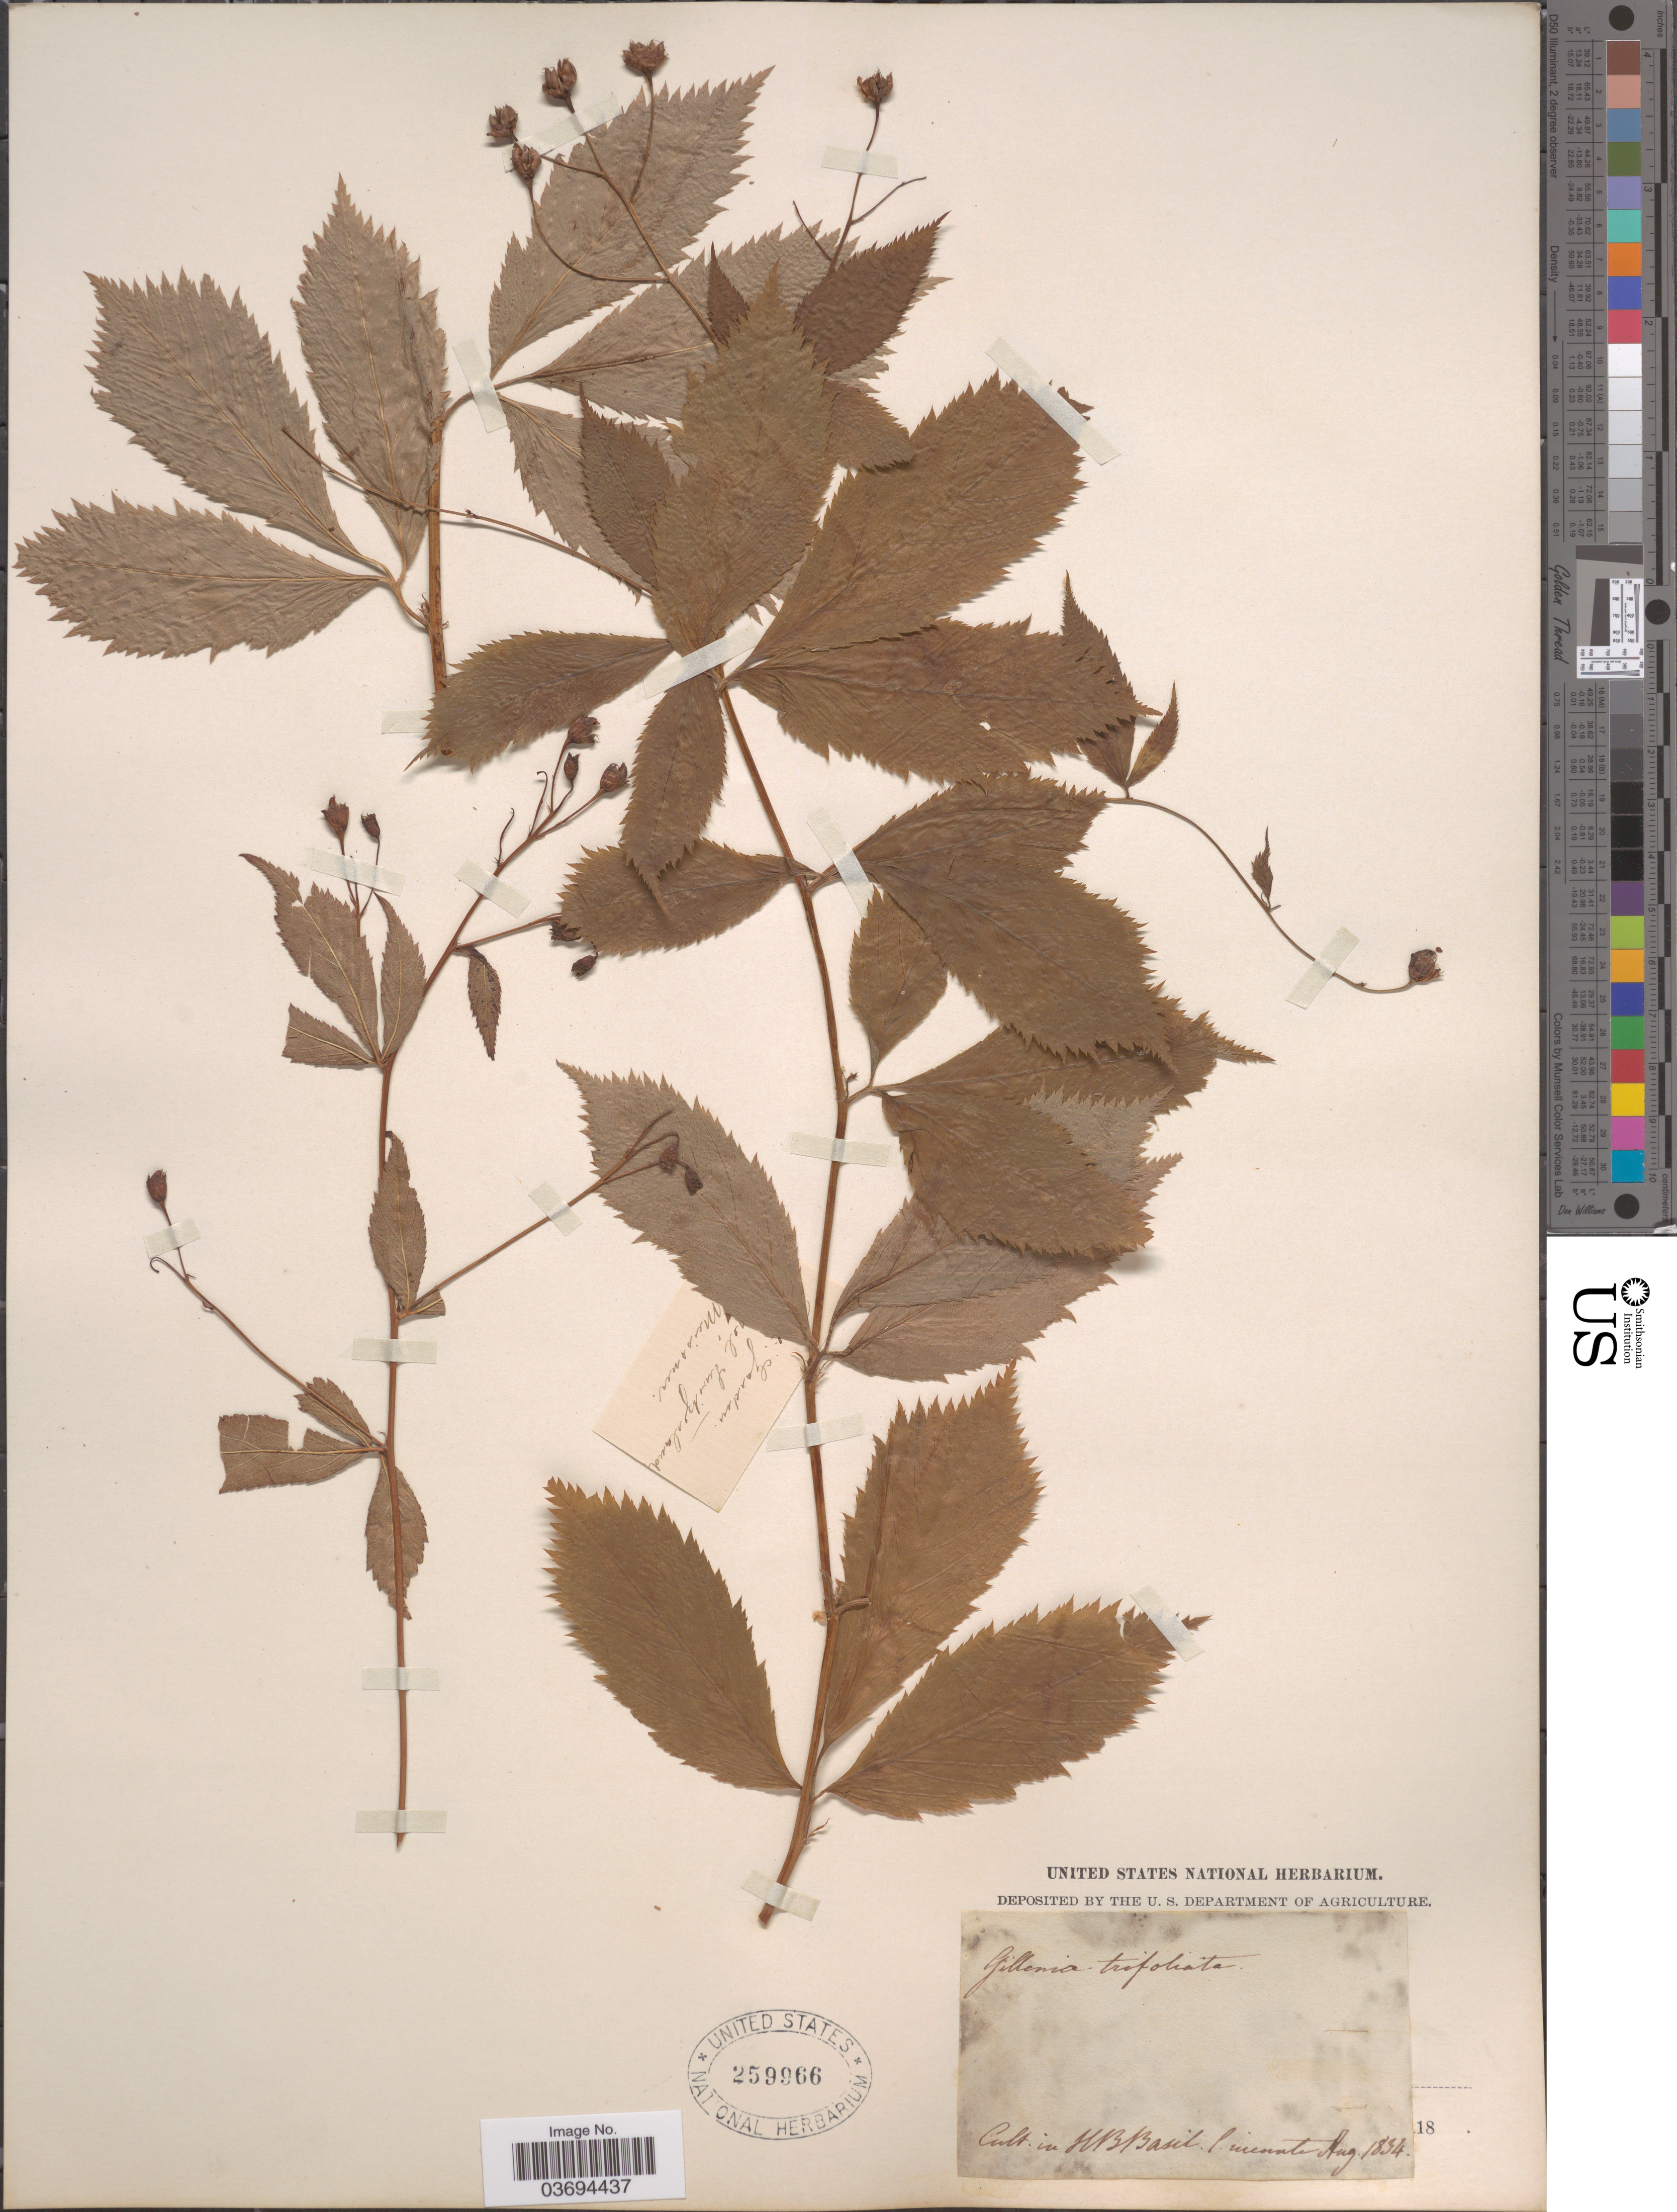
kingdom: Plantae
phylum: Tracheophyta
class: Magnoliopsida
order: Rosales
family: Rosaceae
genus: Gillenia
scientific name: Gillenia trifoliata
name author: (L.) Moench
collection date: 1834-08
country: Switzerland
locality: HB Basil.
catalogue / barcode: US 259966